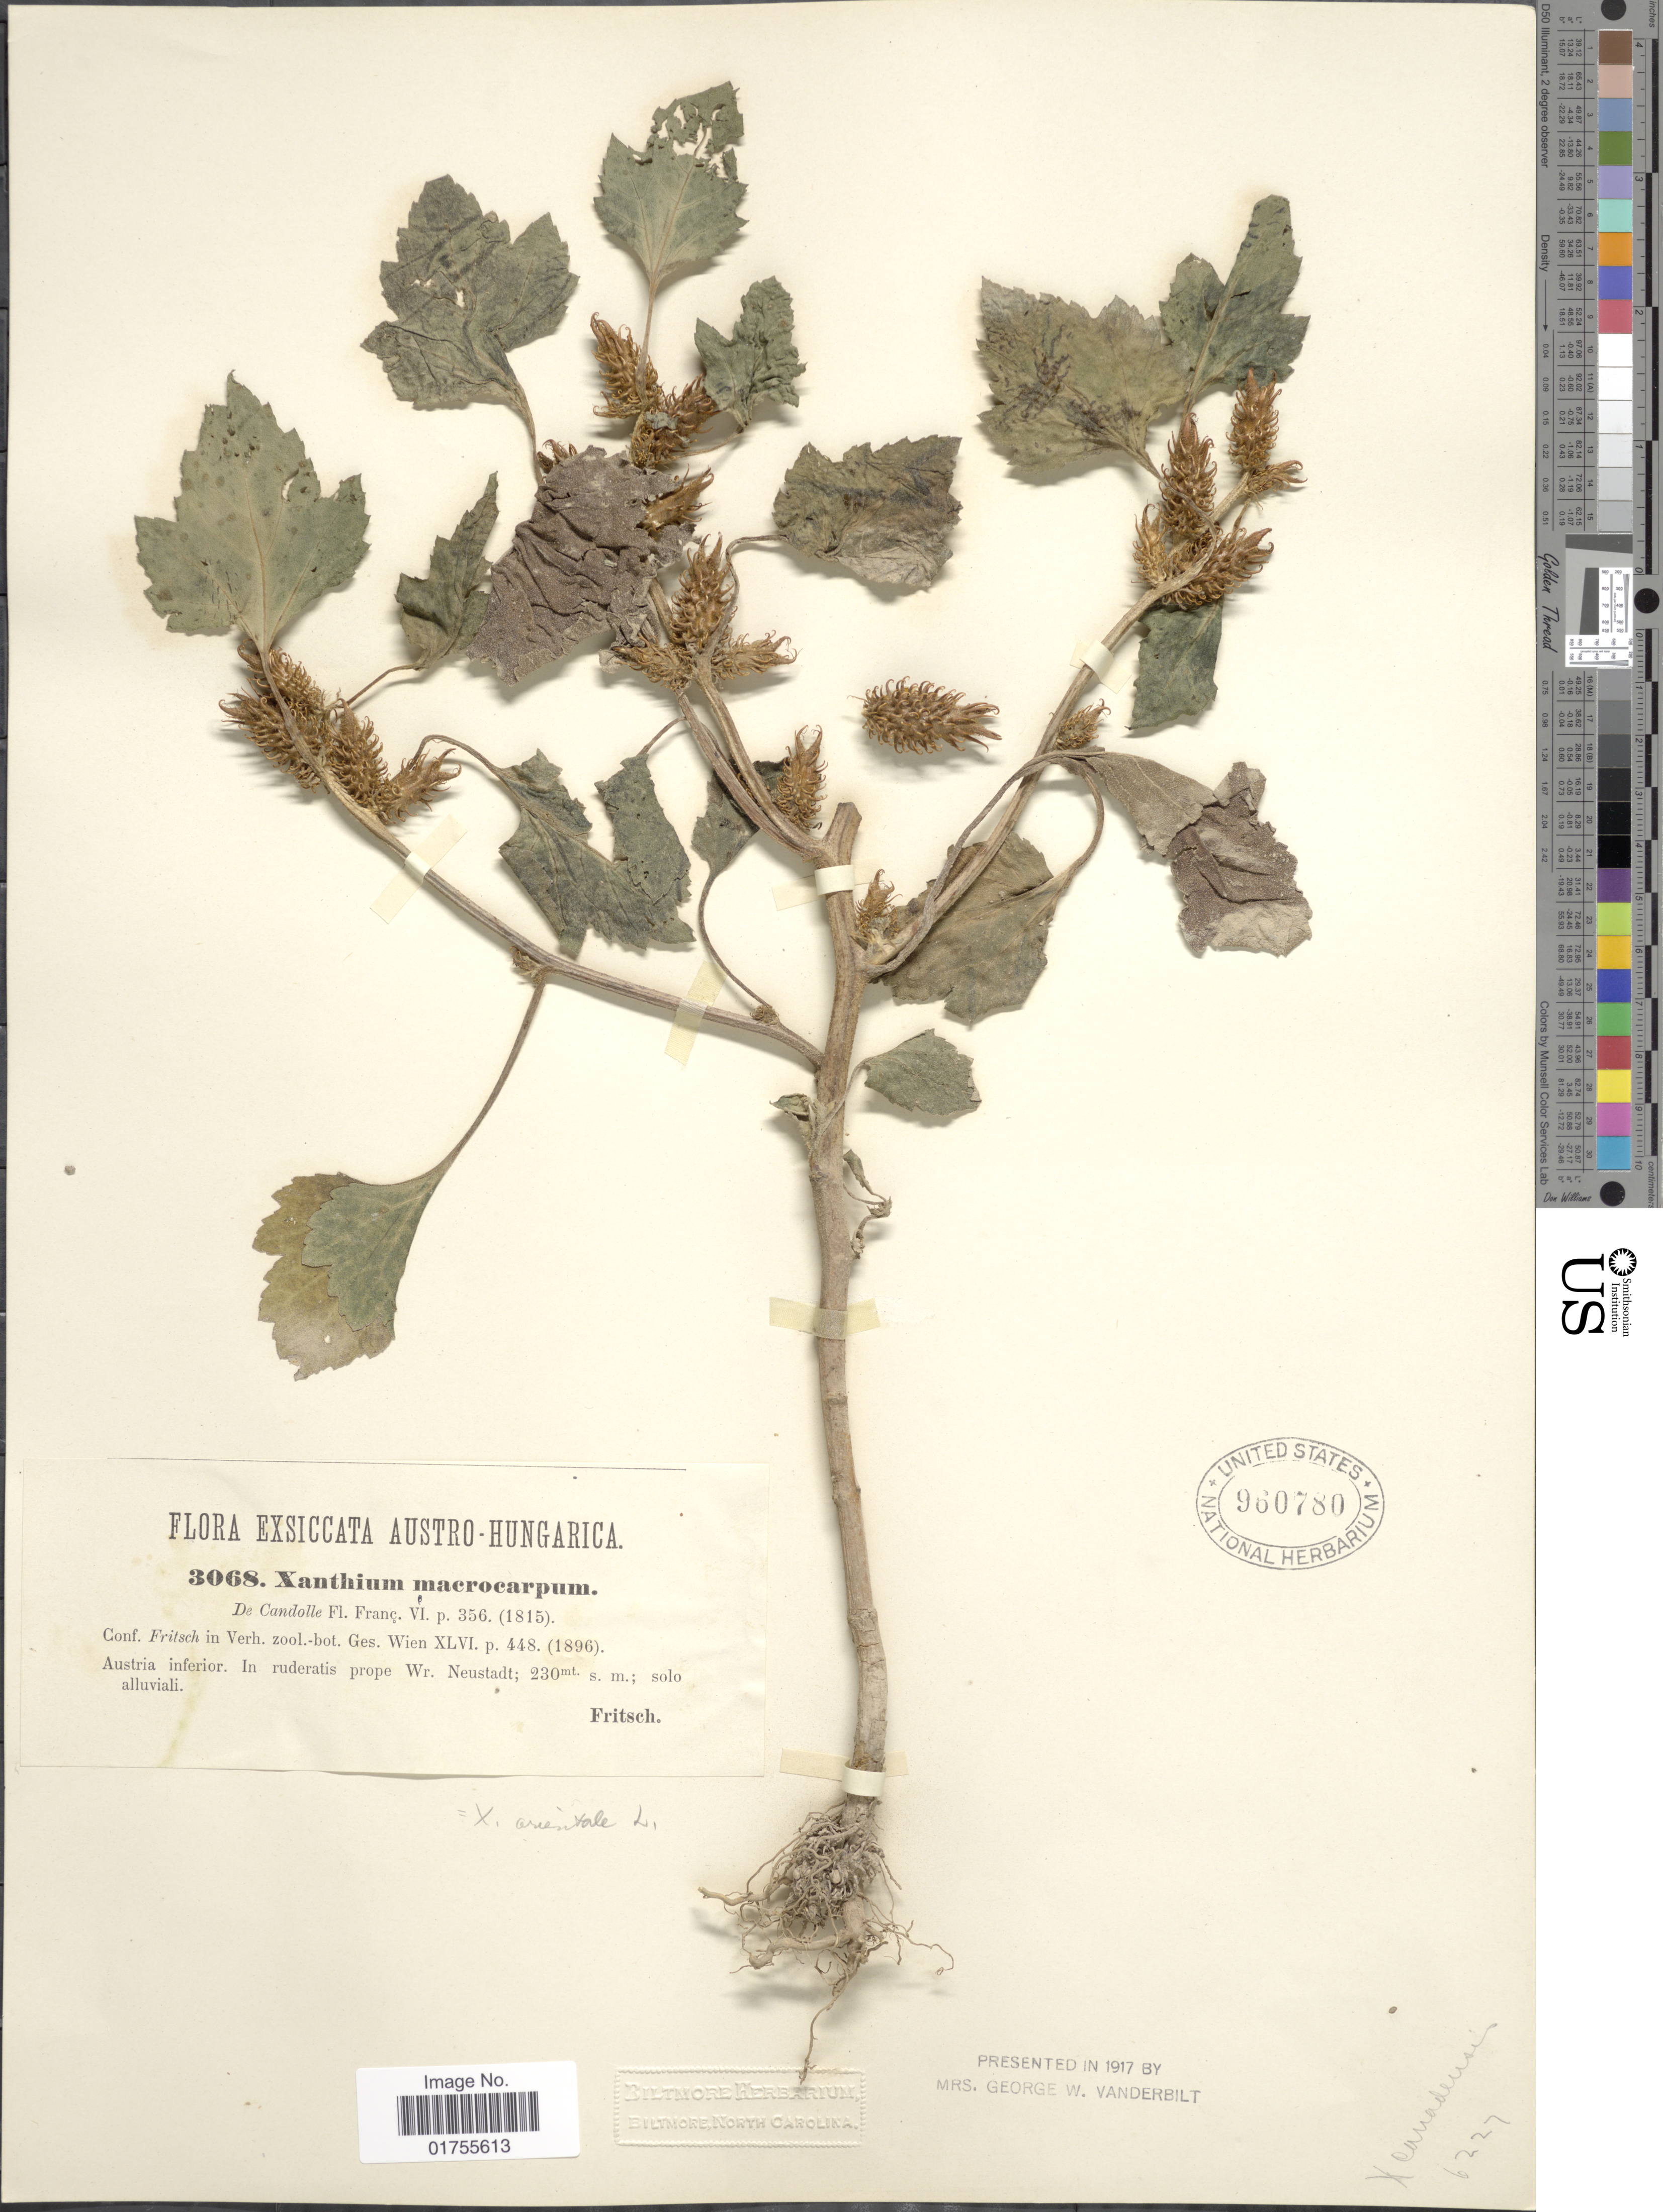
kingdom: Plantae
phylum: Tracheophyta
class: Magnoliopsida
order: Asterales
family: Asteraceae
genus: Xanthium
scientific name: Xanthium orientale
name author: L.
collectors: K. Fritsch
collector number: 3068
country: Austria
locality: Austra inferior, In ruderaltis prope Wr. Neustadt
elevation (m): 230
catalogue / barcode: US 960780